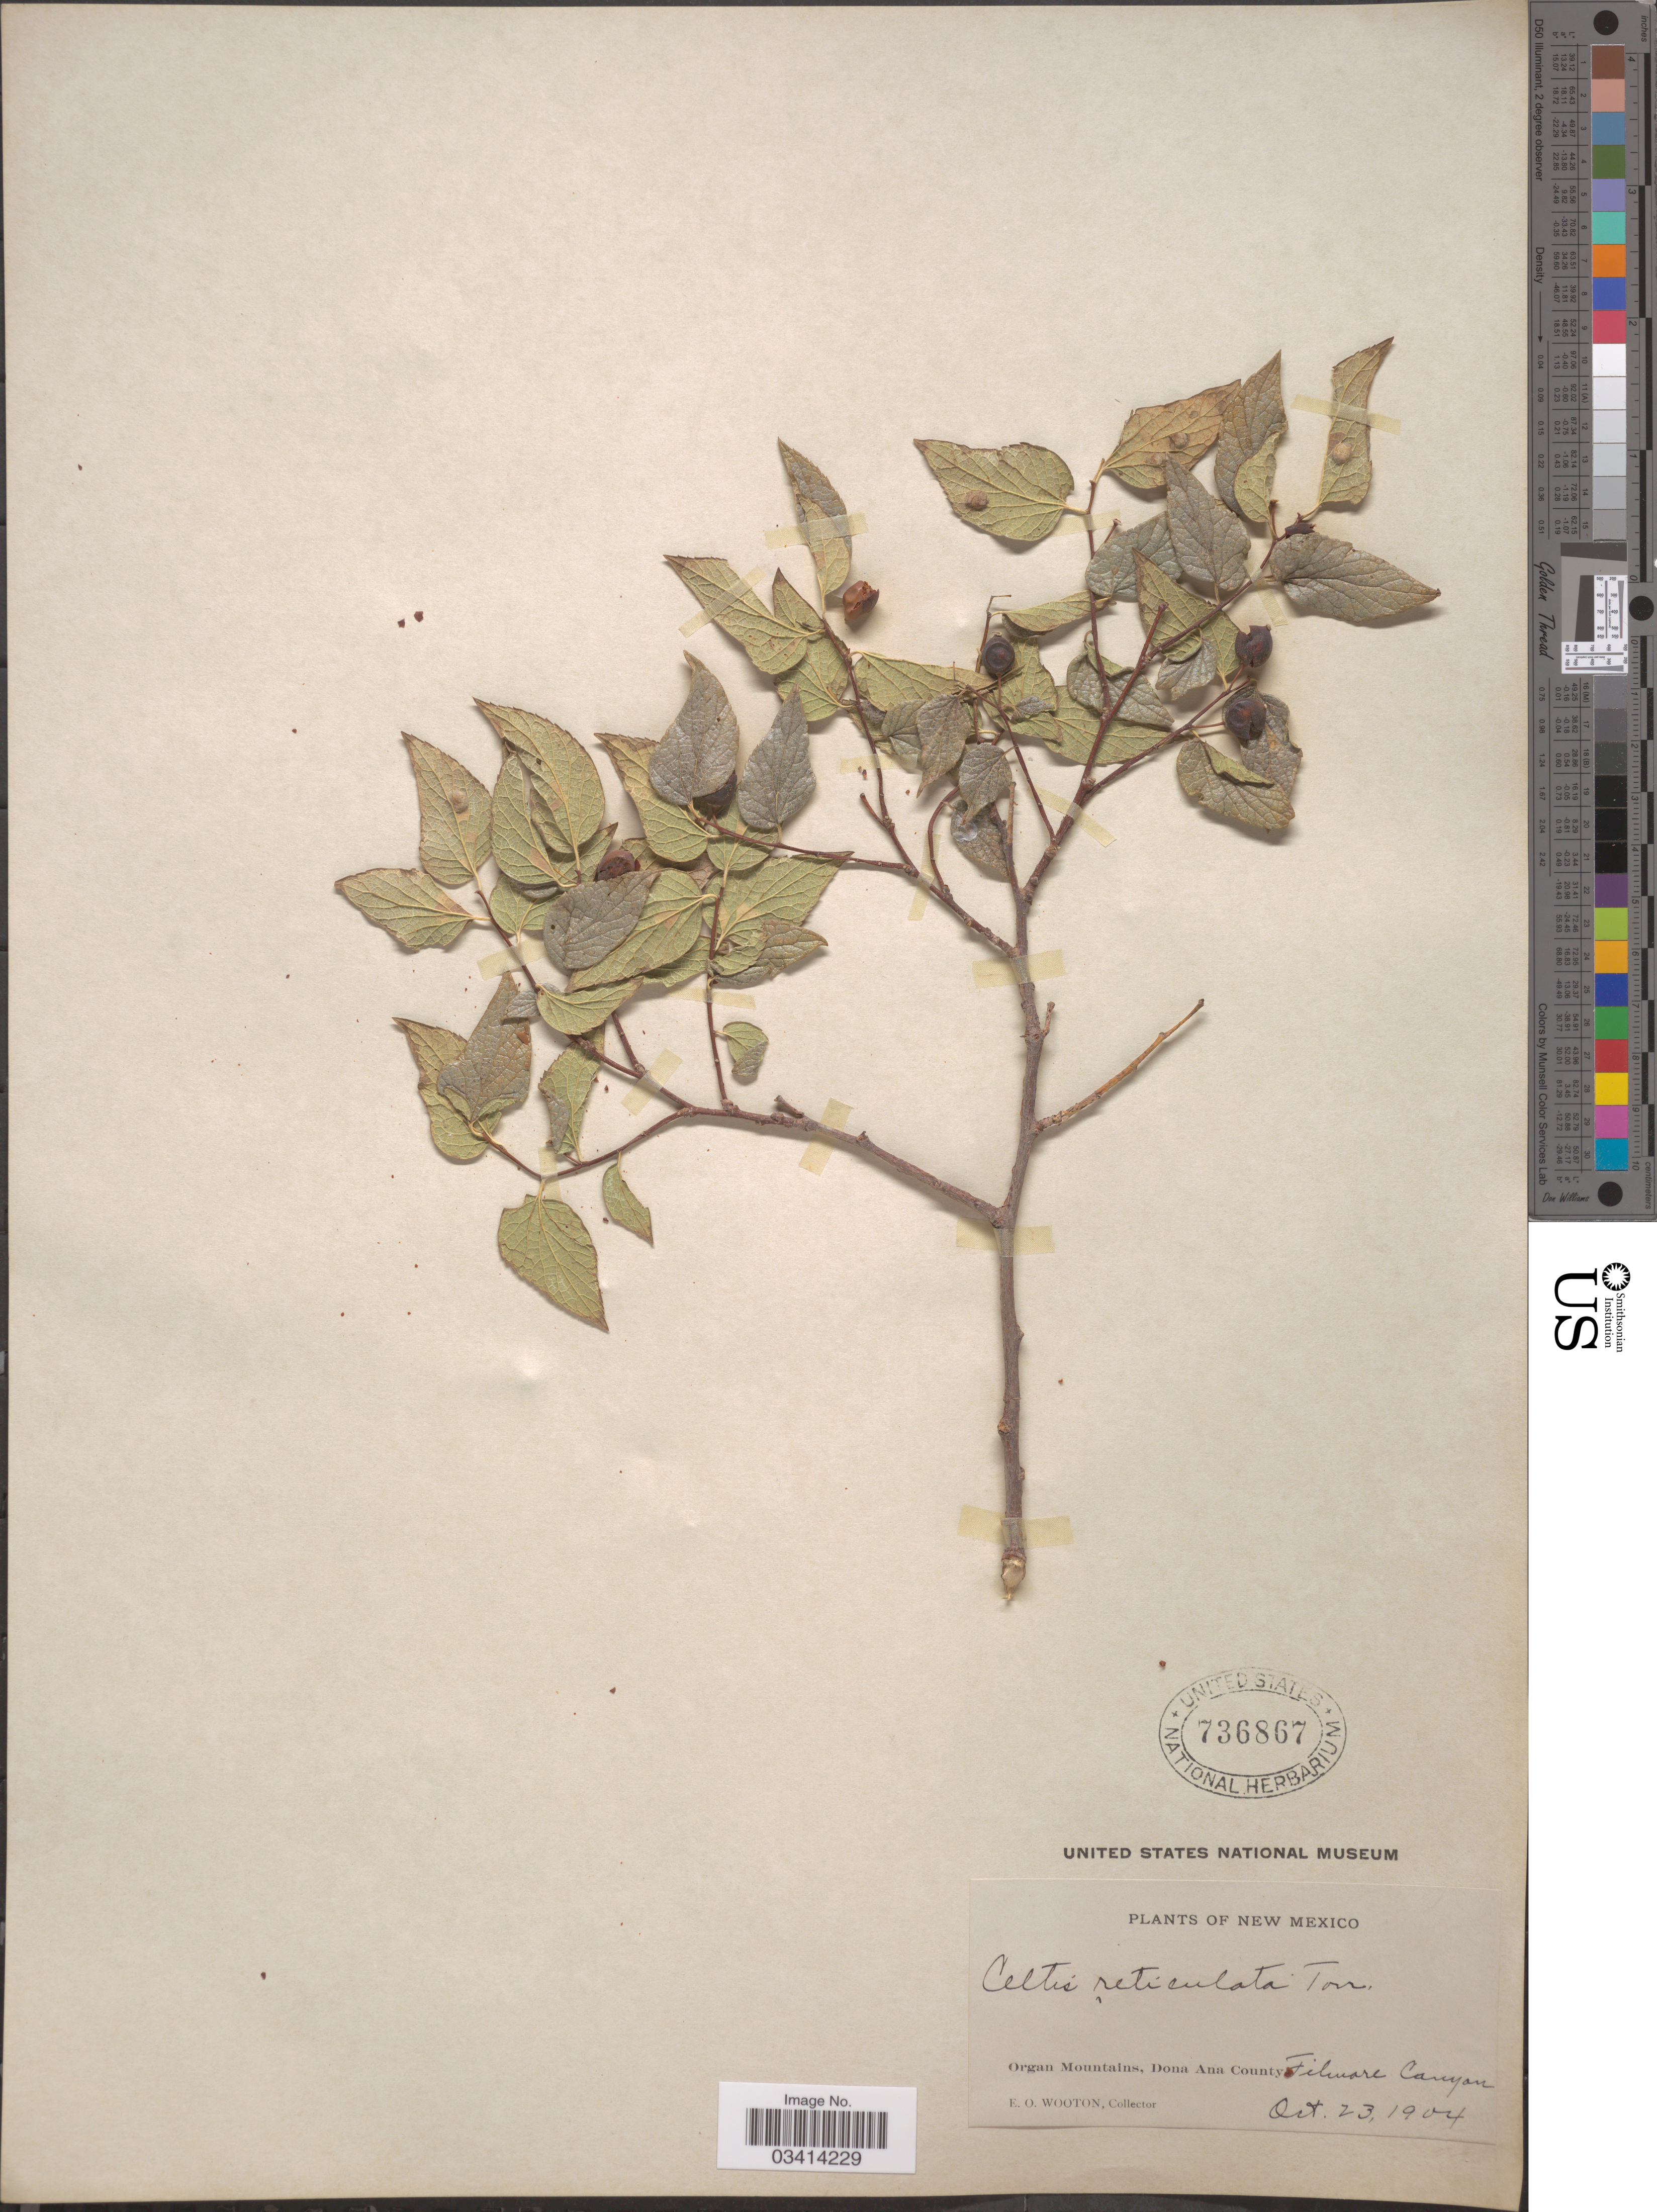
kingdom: Plantae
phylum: Tracheophyta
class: Magnoliopsida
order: Rosales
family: Cannabaceae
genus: Celtis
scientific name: Celtis reticulata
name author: Torr.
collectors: E. O. Wooton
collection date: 1904-10-23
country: United States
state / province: New Mexico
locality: Organ Mountains, Dona Ana County. Filmore Canyon.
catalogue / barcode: US 736867